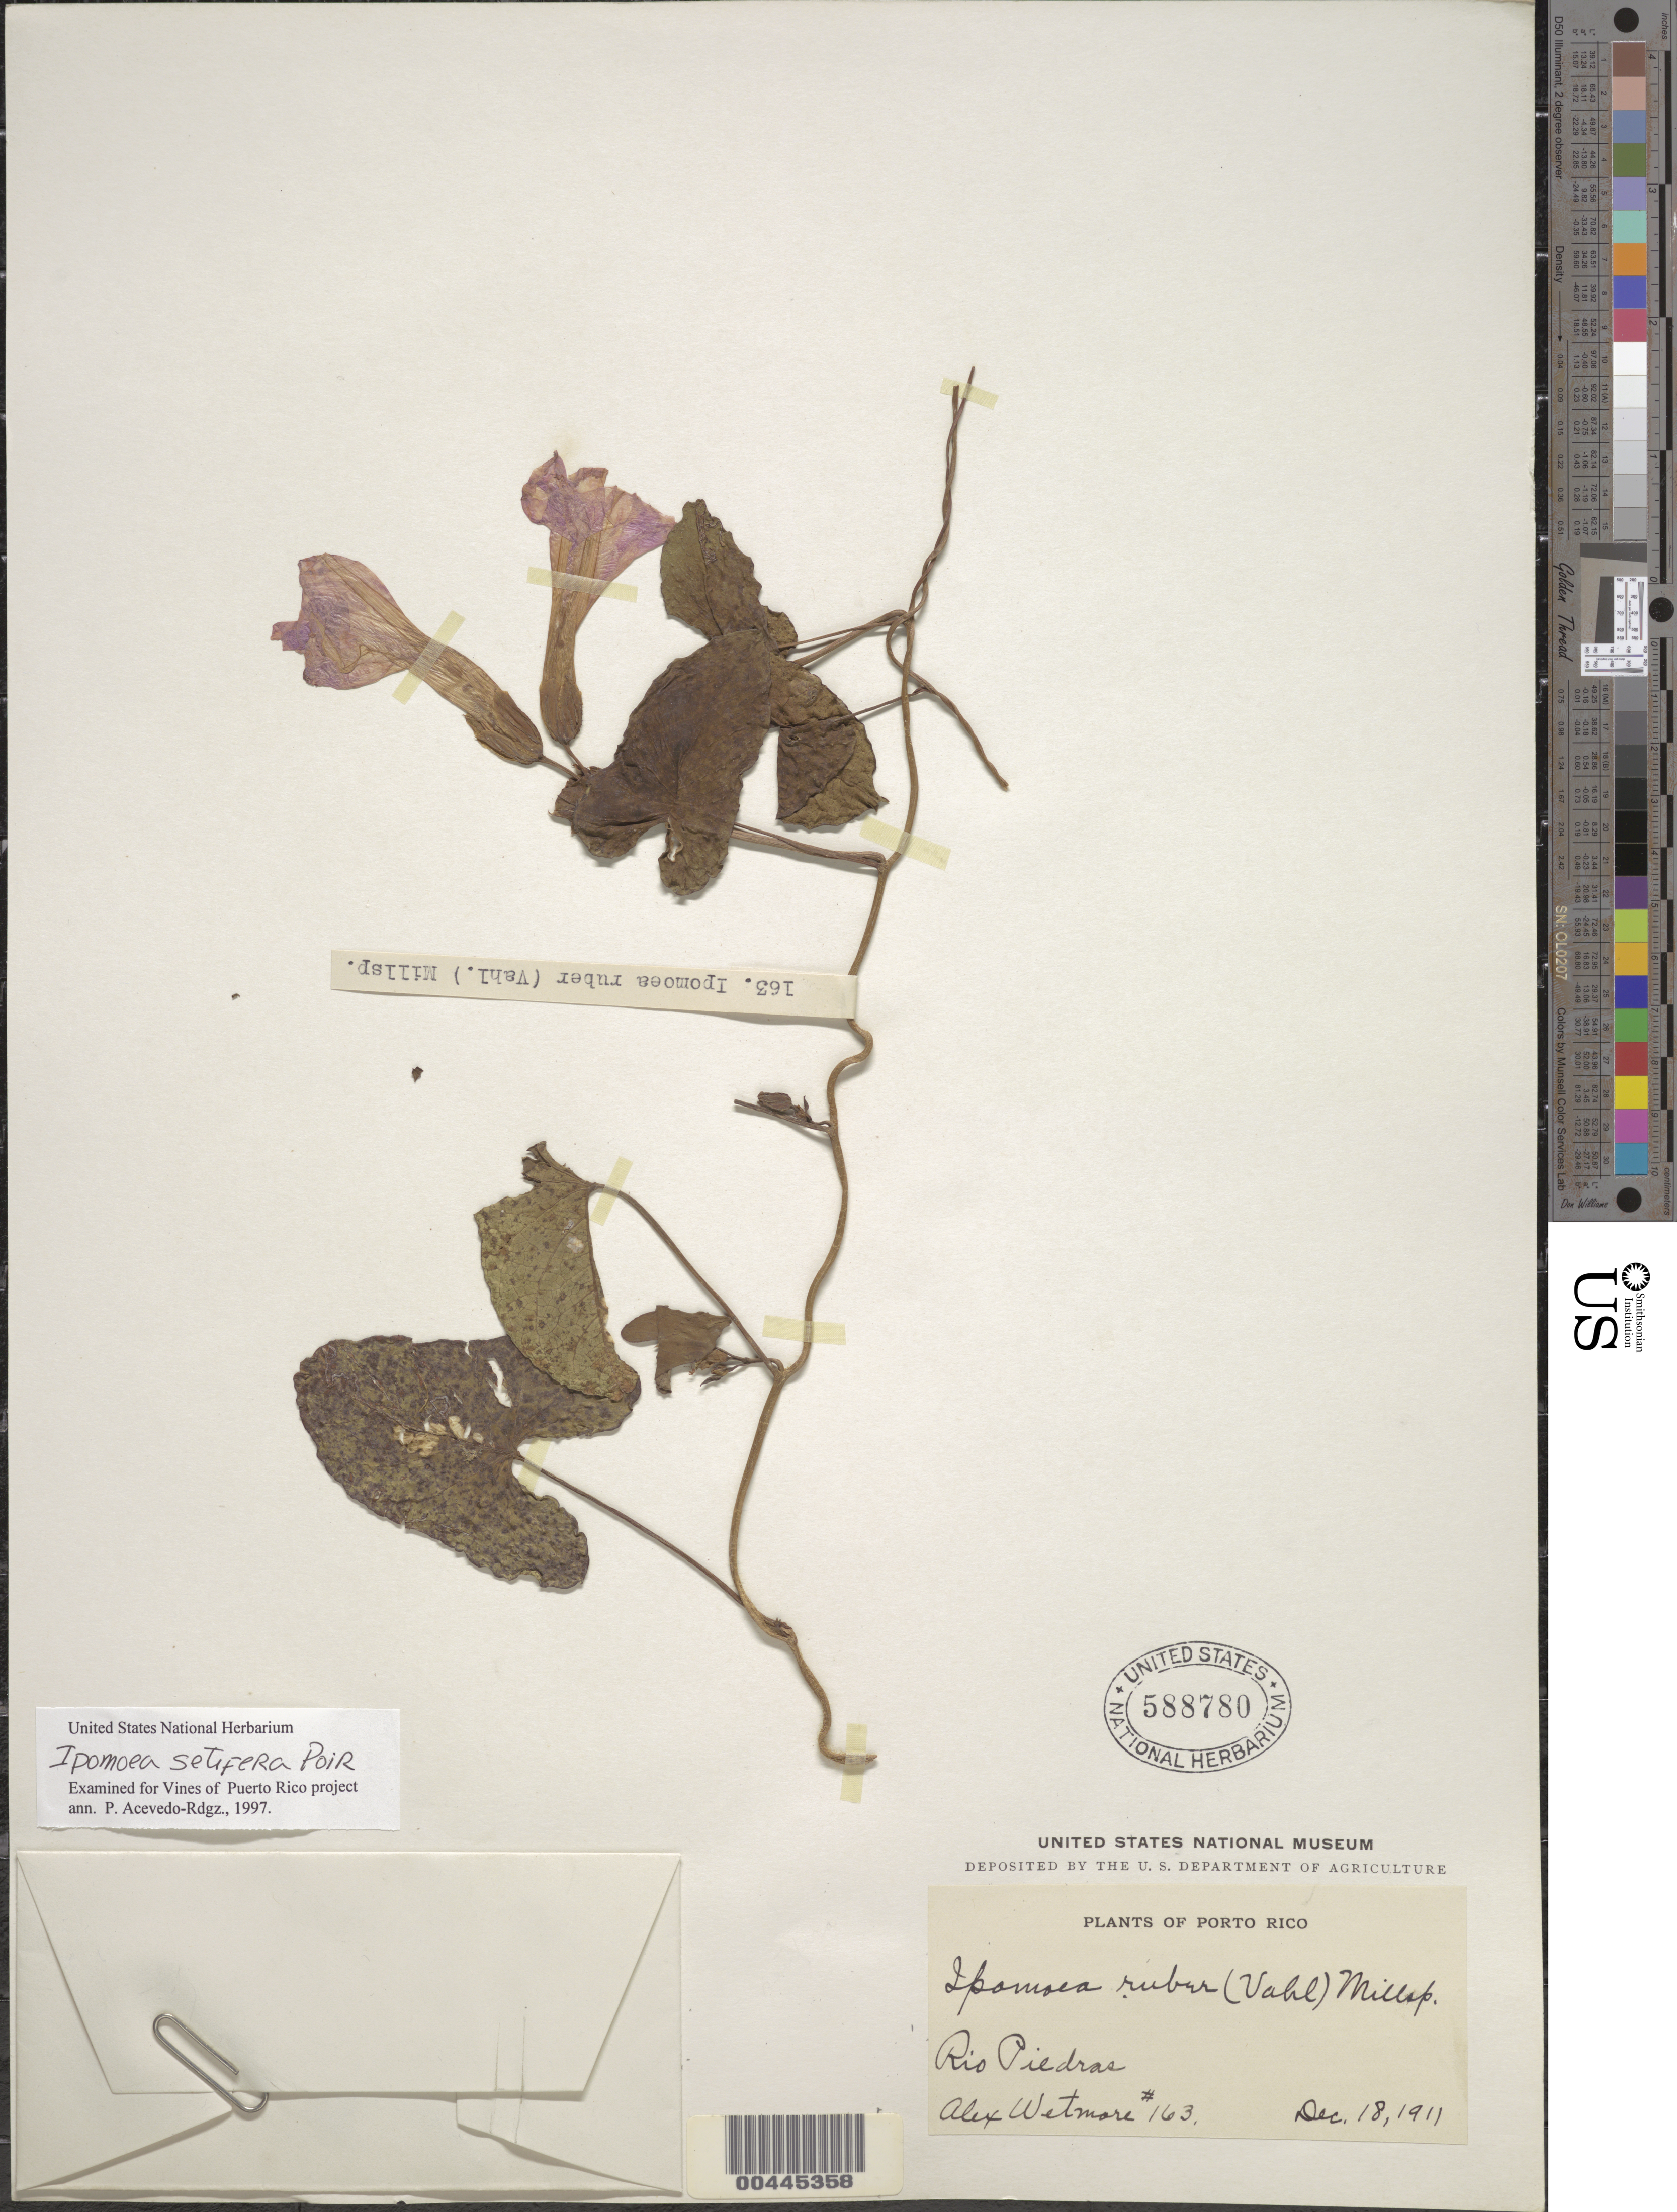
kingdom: Plantae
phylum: Tracheophyta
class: Magnoliopsida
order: Solanales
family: Convolvulaceae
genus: Ipomoea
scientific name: Ipomoea rubra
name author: (Vahl) Millsp.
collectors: A. Wetmore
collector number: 163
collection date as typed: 18 Dec 1911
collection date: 1911-12-18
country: Puerto Rico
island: Greater Antilles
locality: Rio Piedras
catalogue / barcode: US 588780